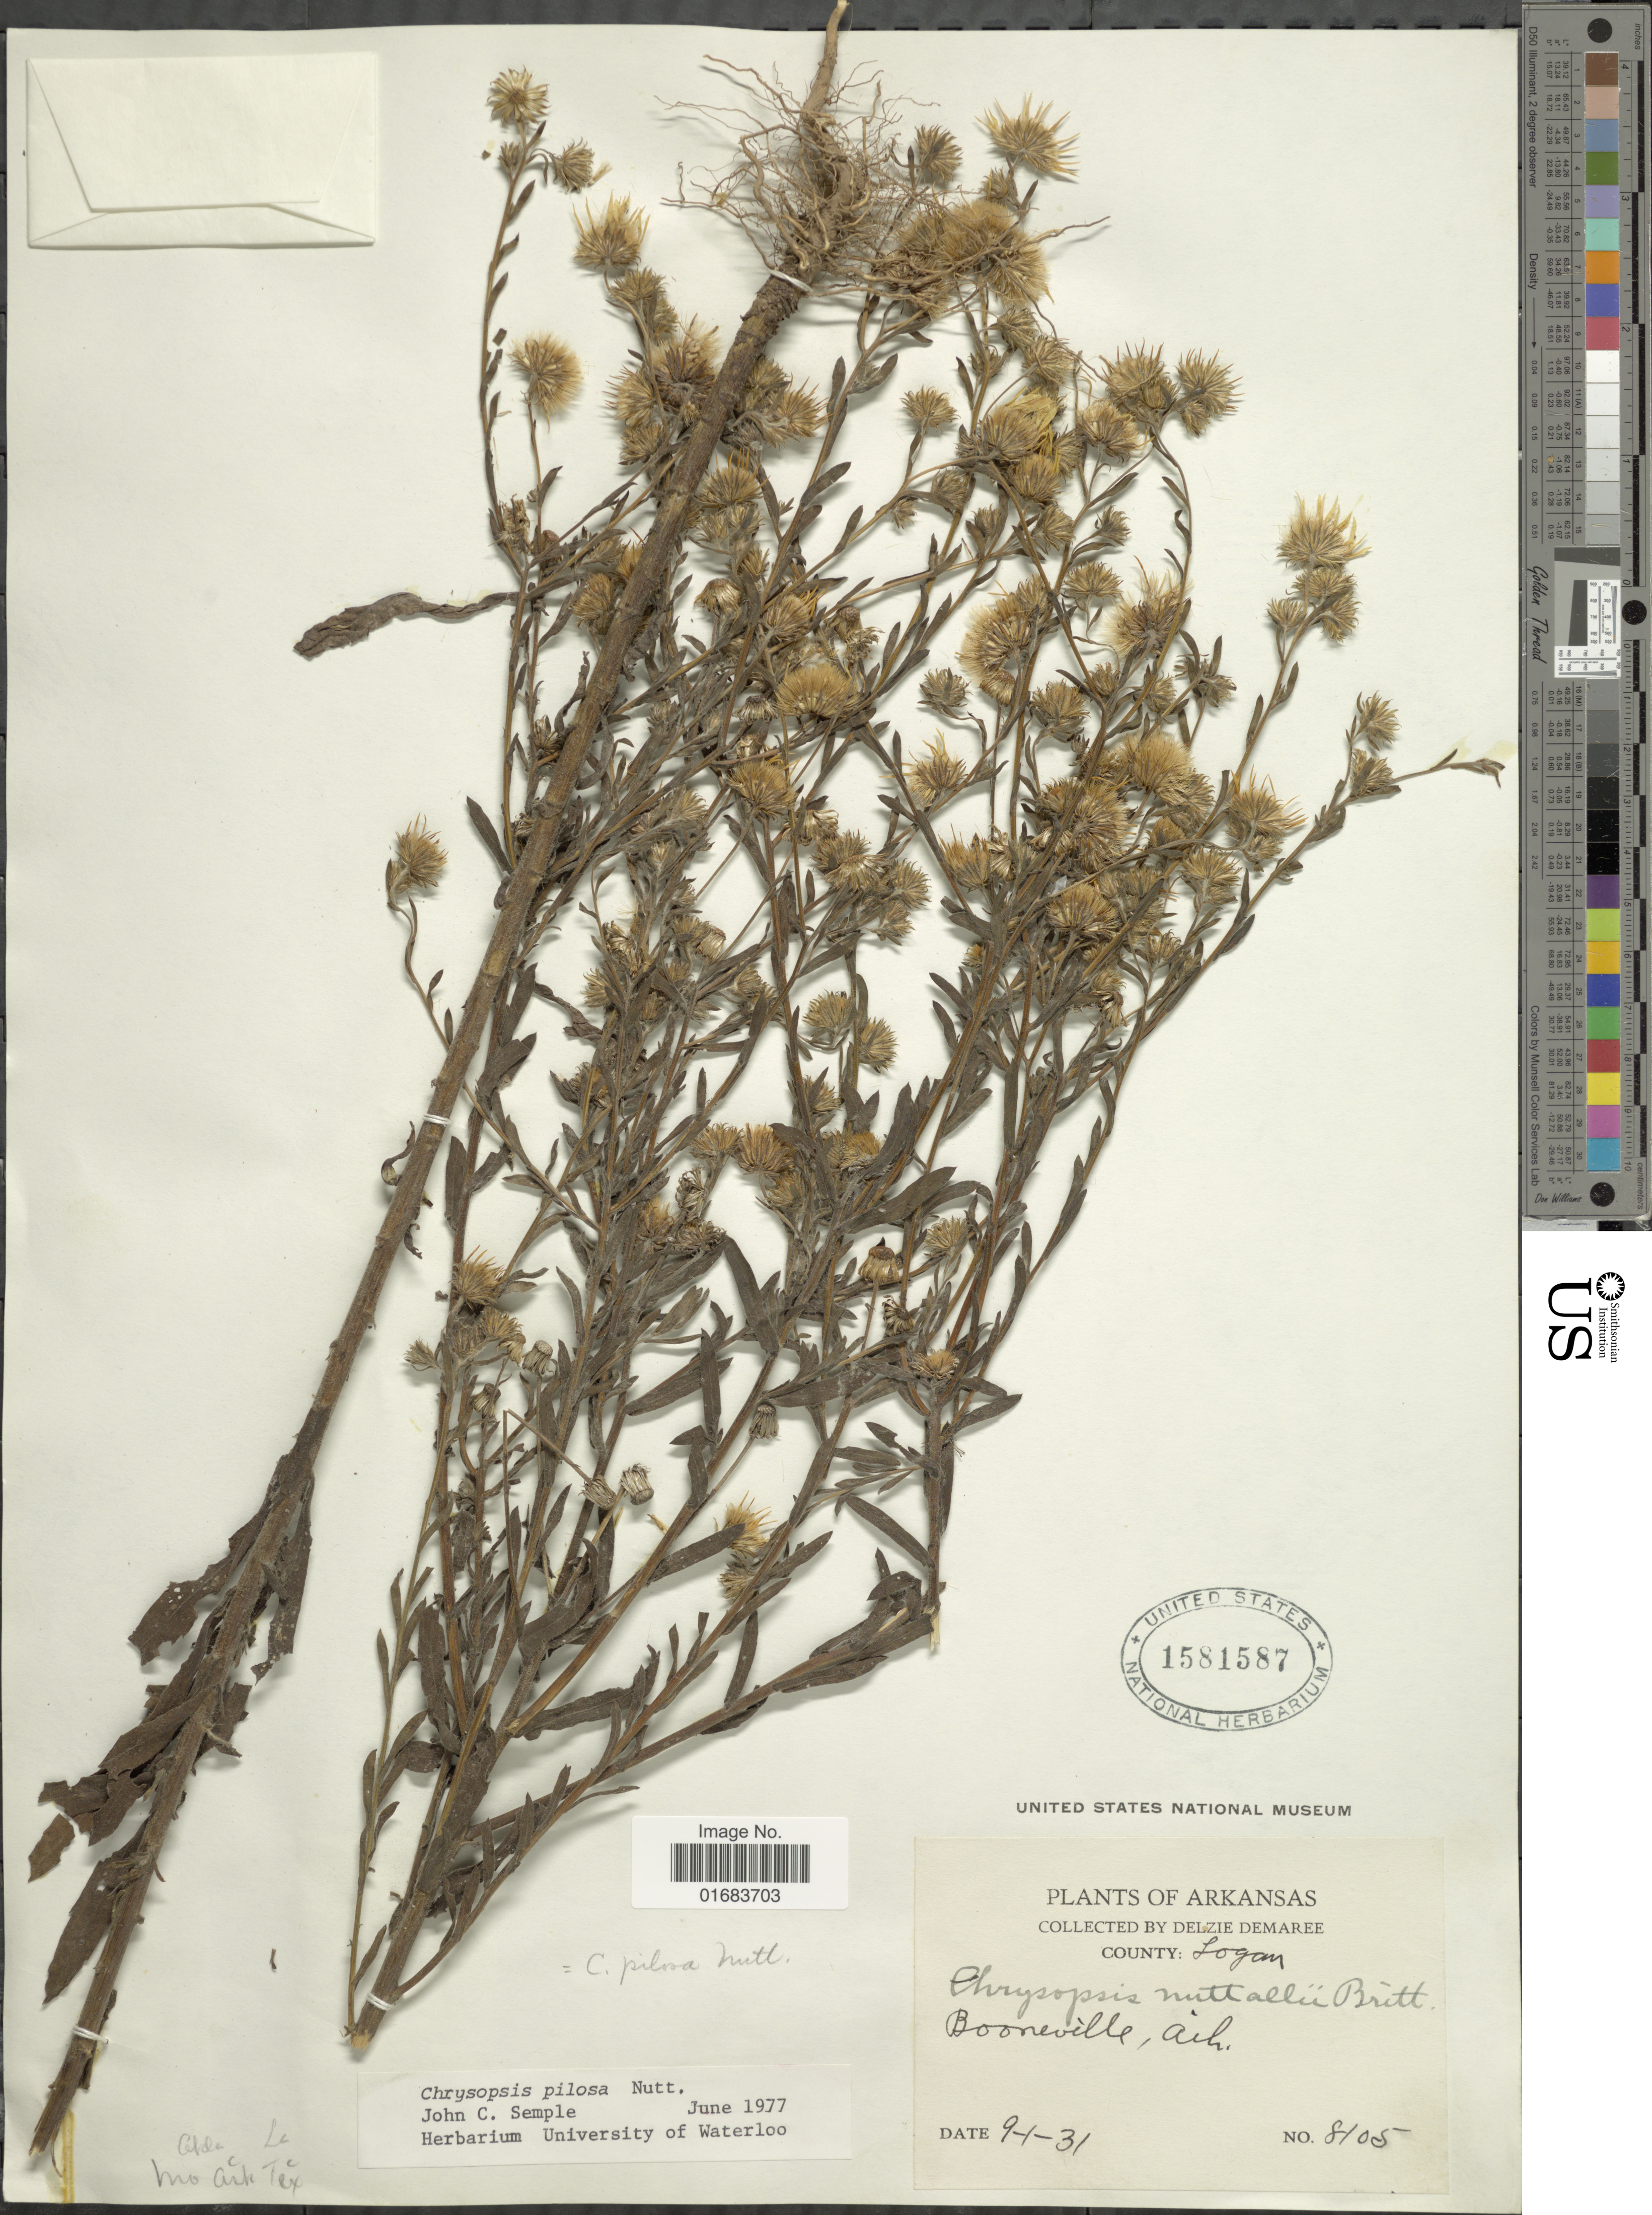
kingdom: Plantae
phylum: Tracheophyta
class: Magnoliopsida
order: Asterales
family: Asteraceae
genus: Chrysopsis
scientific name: Chrysopsis pilosa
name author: Nutt.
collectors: D. Demaree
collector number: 8105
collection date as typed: Transcribed d/m/y: 1/9/31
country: United States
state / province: Arkansas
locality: County: Logan, Booneviile.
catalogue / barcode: US 1581587